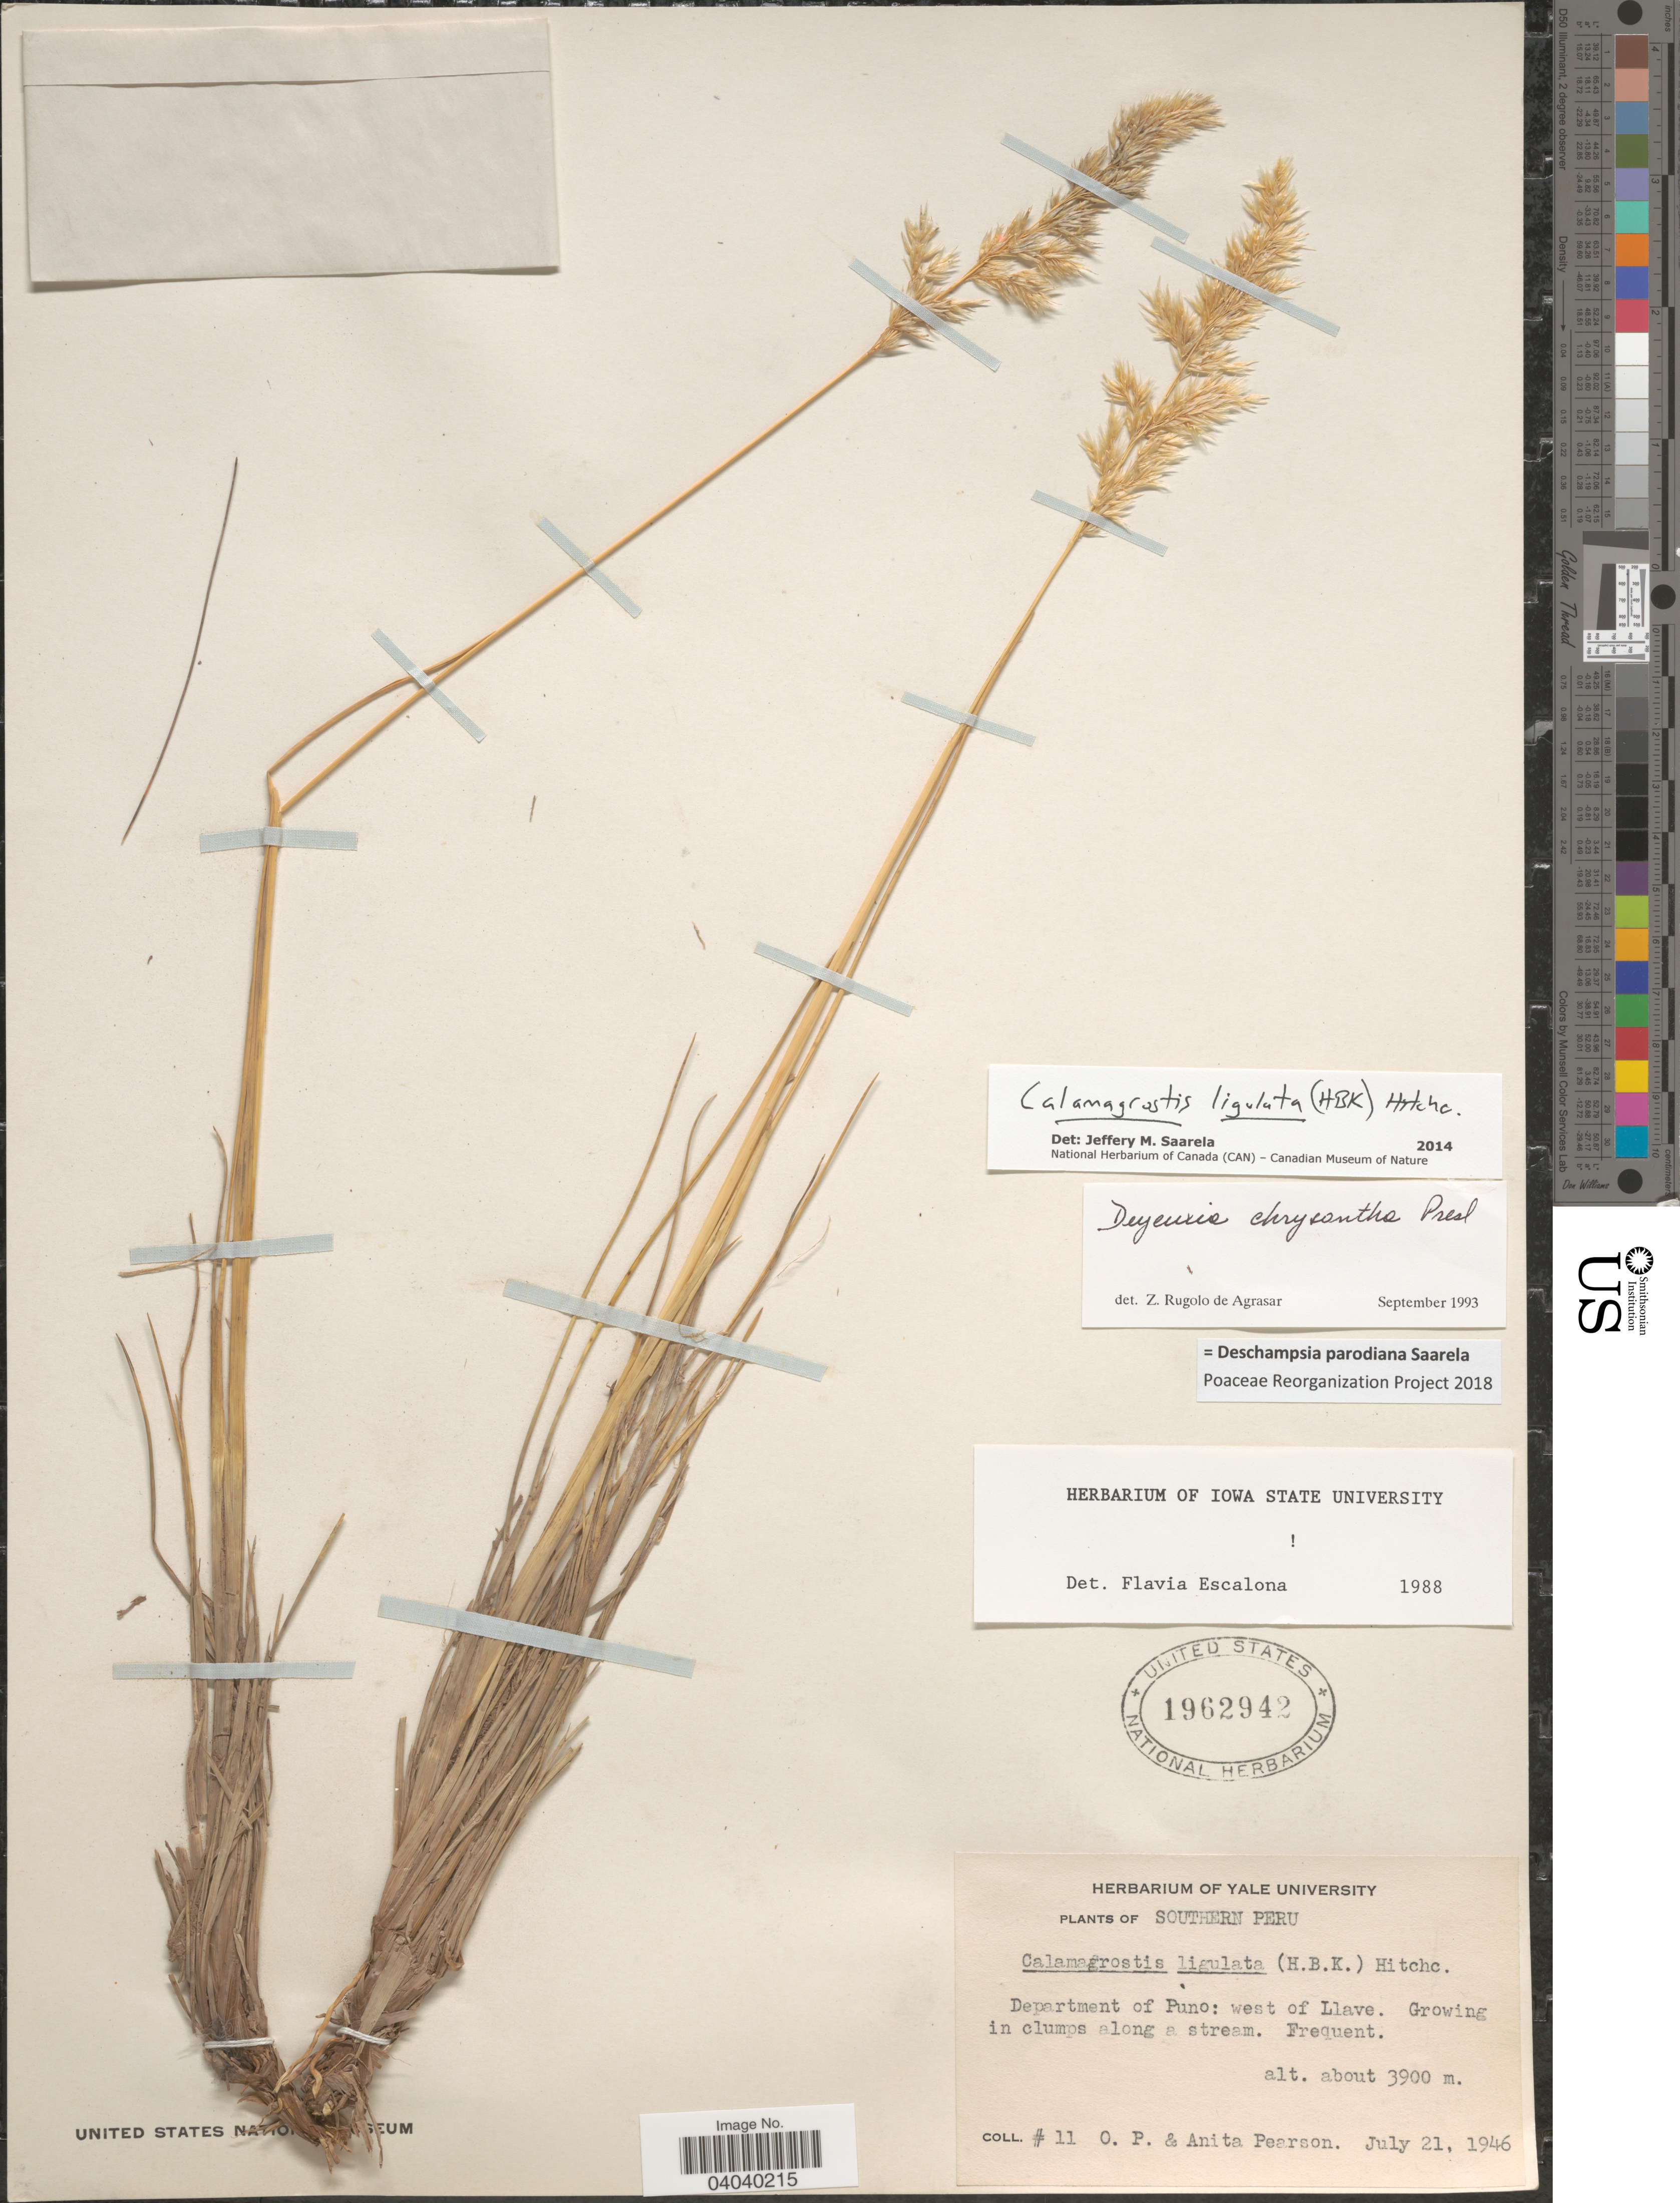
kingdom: Plantae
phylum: Tracheophyta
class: Liliopsida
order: Poales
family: Poaceae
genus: Deschampsia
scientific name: Deschampsia parodiana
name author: Saarela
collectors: O. P. Pearson & A. Pearson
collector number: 11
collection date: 1946-07-21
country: Peru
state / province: Puno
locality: Southern Peru. Department of Puno: west of Llave.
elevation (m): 3900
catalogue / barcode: US 1962942